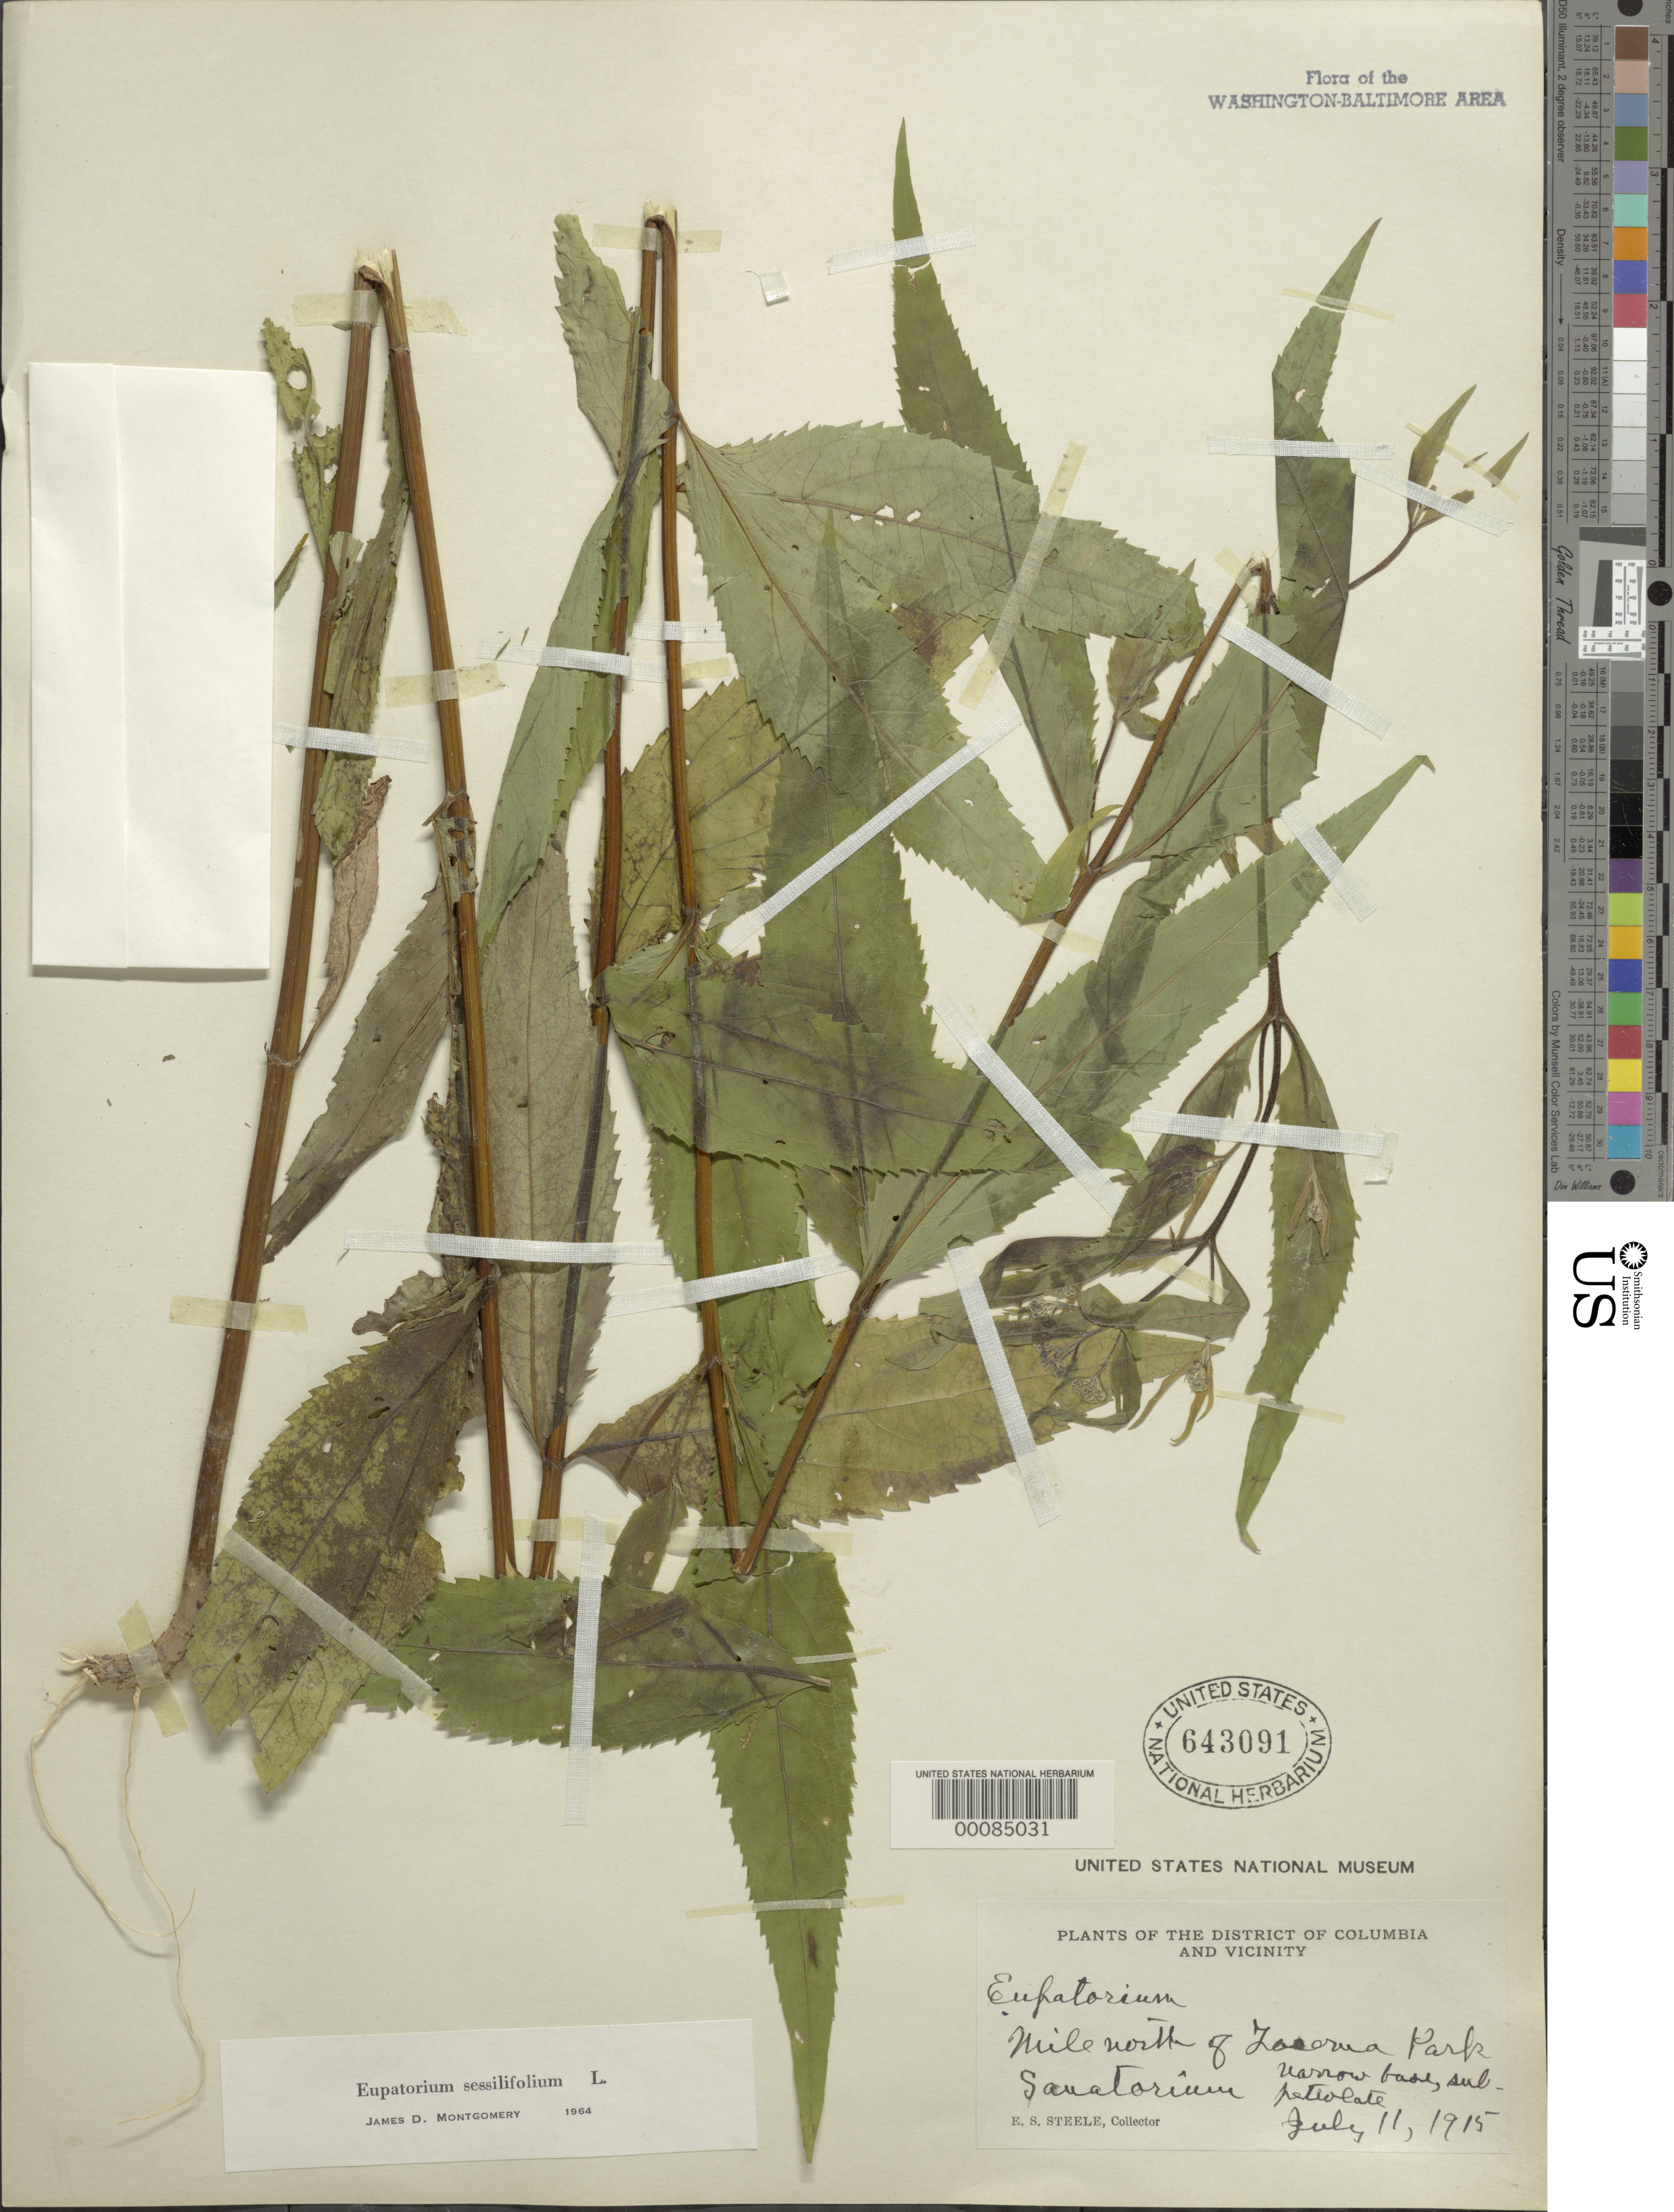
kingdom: Plantae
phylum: Tracheophyta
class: Magnoliopsida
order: Asterales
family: Asteraceae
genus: Eupatorium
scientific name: Eupatorium sessilifolium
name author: L.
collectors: E. Steele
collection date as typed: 11 Jul 1915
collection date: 1915-07-11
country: United States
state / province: Maryland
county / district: Montgomery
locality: North of Takoma Park, Sanatorium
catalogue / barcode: US 643091